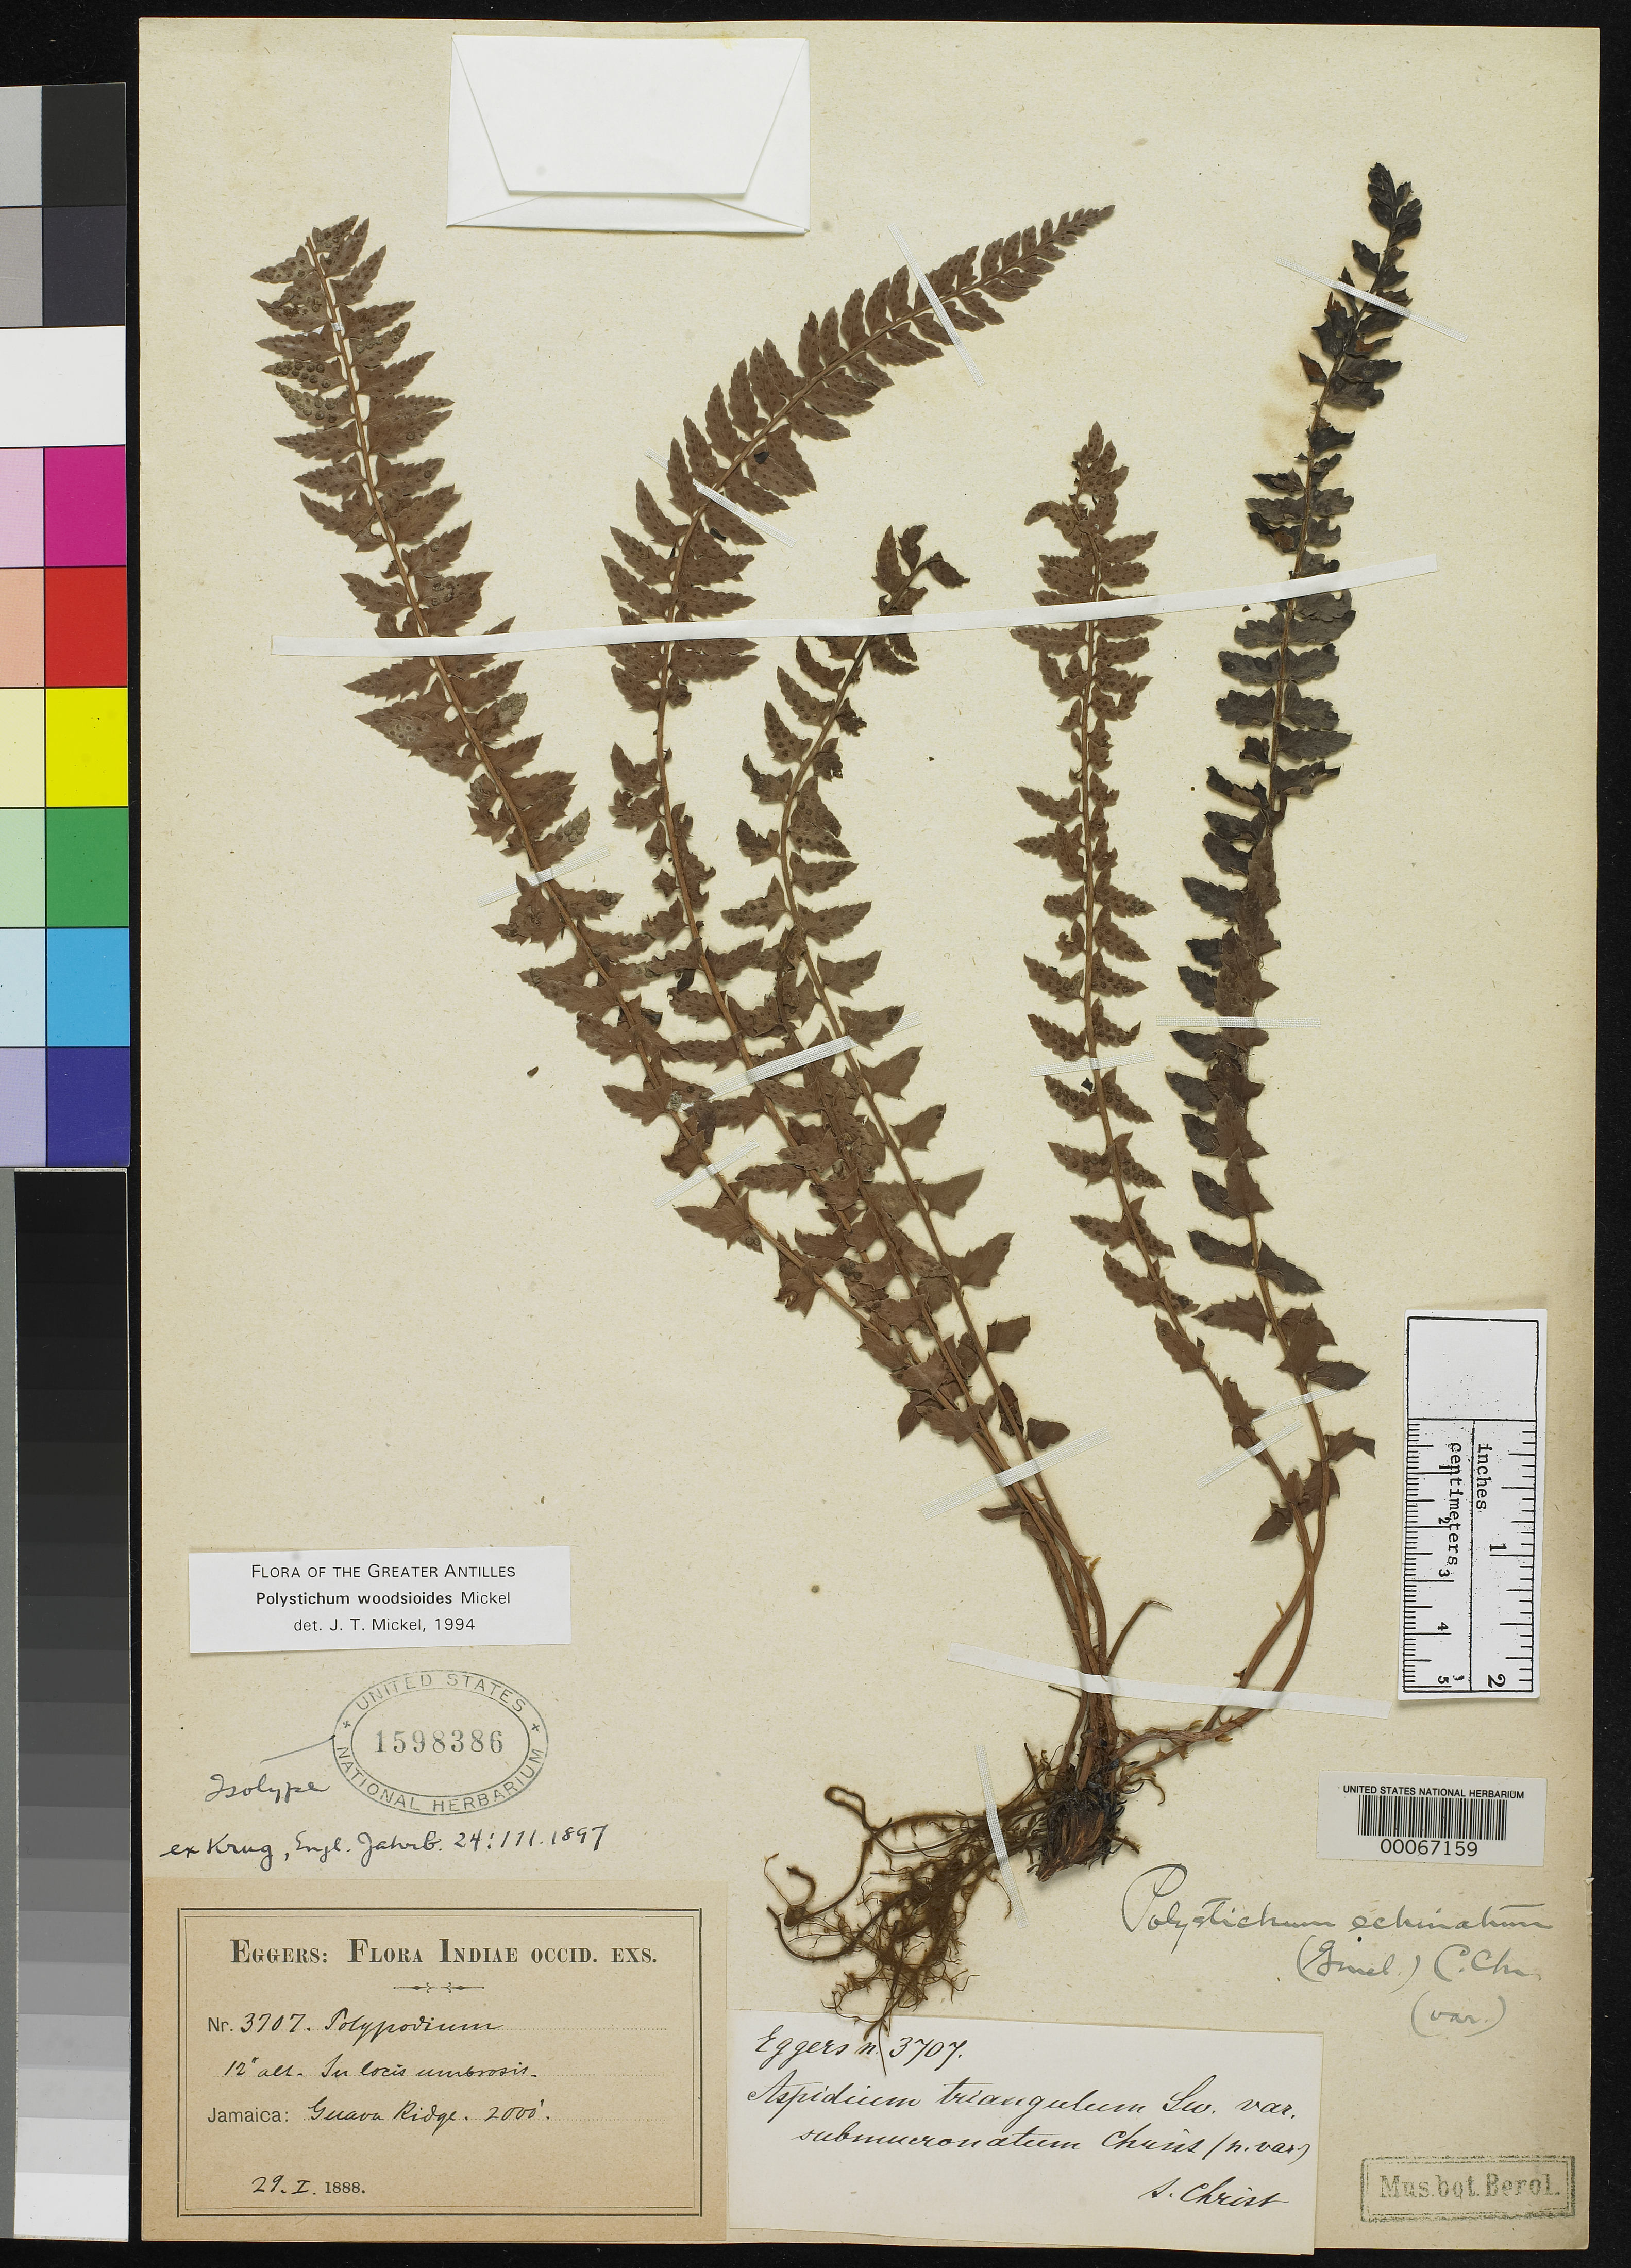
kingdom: Plantae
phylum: Tracheophyta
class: Polypodiopsida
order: Polypodiales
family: Tectariaceae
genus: Aspidium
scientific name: Aspidium triangulum var. submucronatum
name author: Christ ex Krug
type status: Isotype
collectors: H. F. A. von Eggers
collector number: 3707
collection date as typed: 29 Jan 1888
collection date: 1888-01-29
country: Jamaica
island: Greater Antilles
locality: Guava Ridge.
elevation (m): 610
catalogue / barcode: US 1598386